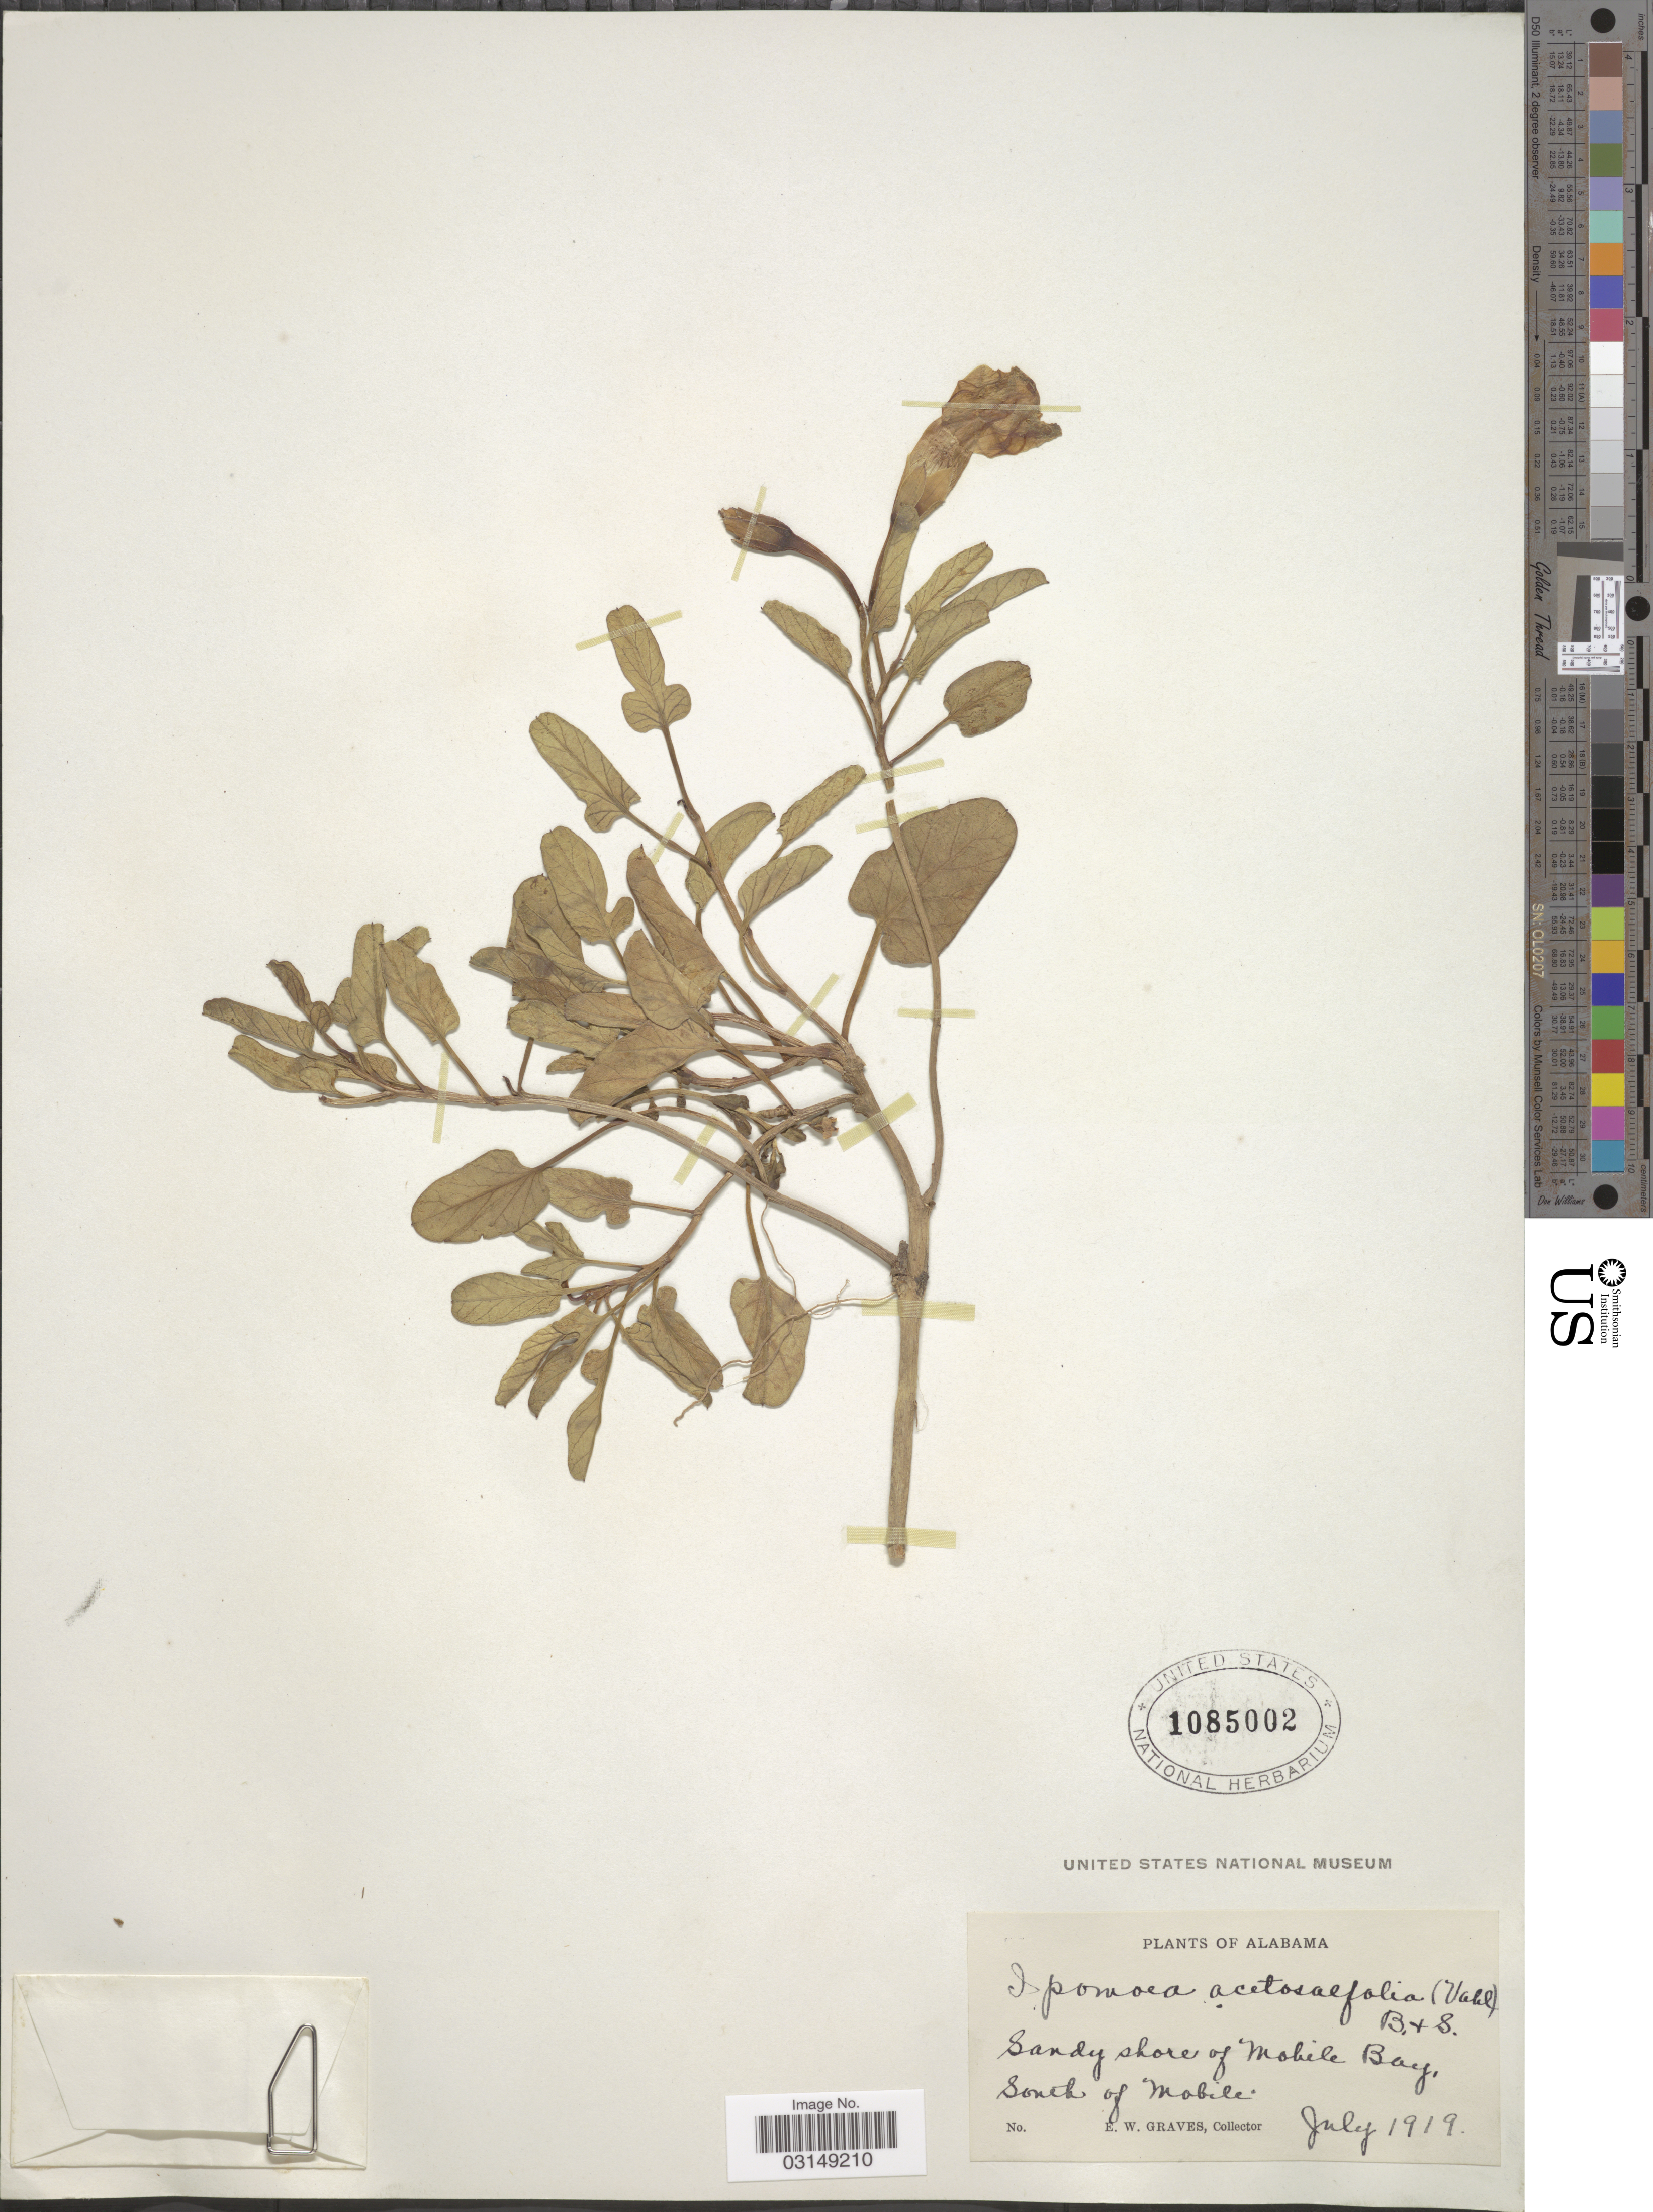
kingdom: Plantae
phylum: Tracheophyta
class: Magnoliopsida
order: Solanales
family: Convolvulaceae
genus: Ipomoea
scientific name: Ipomoea stolonifera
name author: (Cirillo) J.F. Gmel.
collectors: E. Graves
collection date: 1919-07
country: United States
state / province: Alabama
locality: Sandy shore of Mobile Bay, South of Mobile.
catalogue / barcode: US 1085002